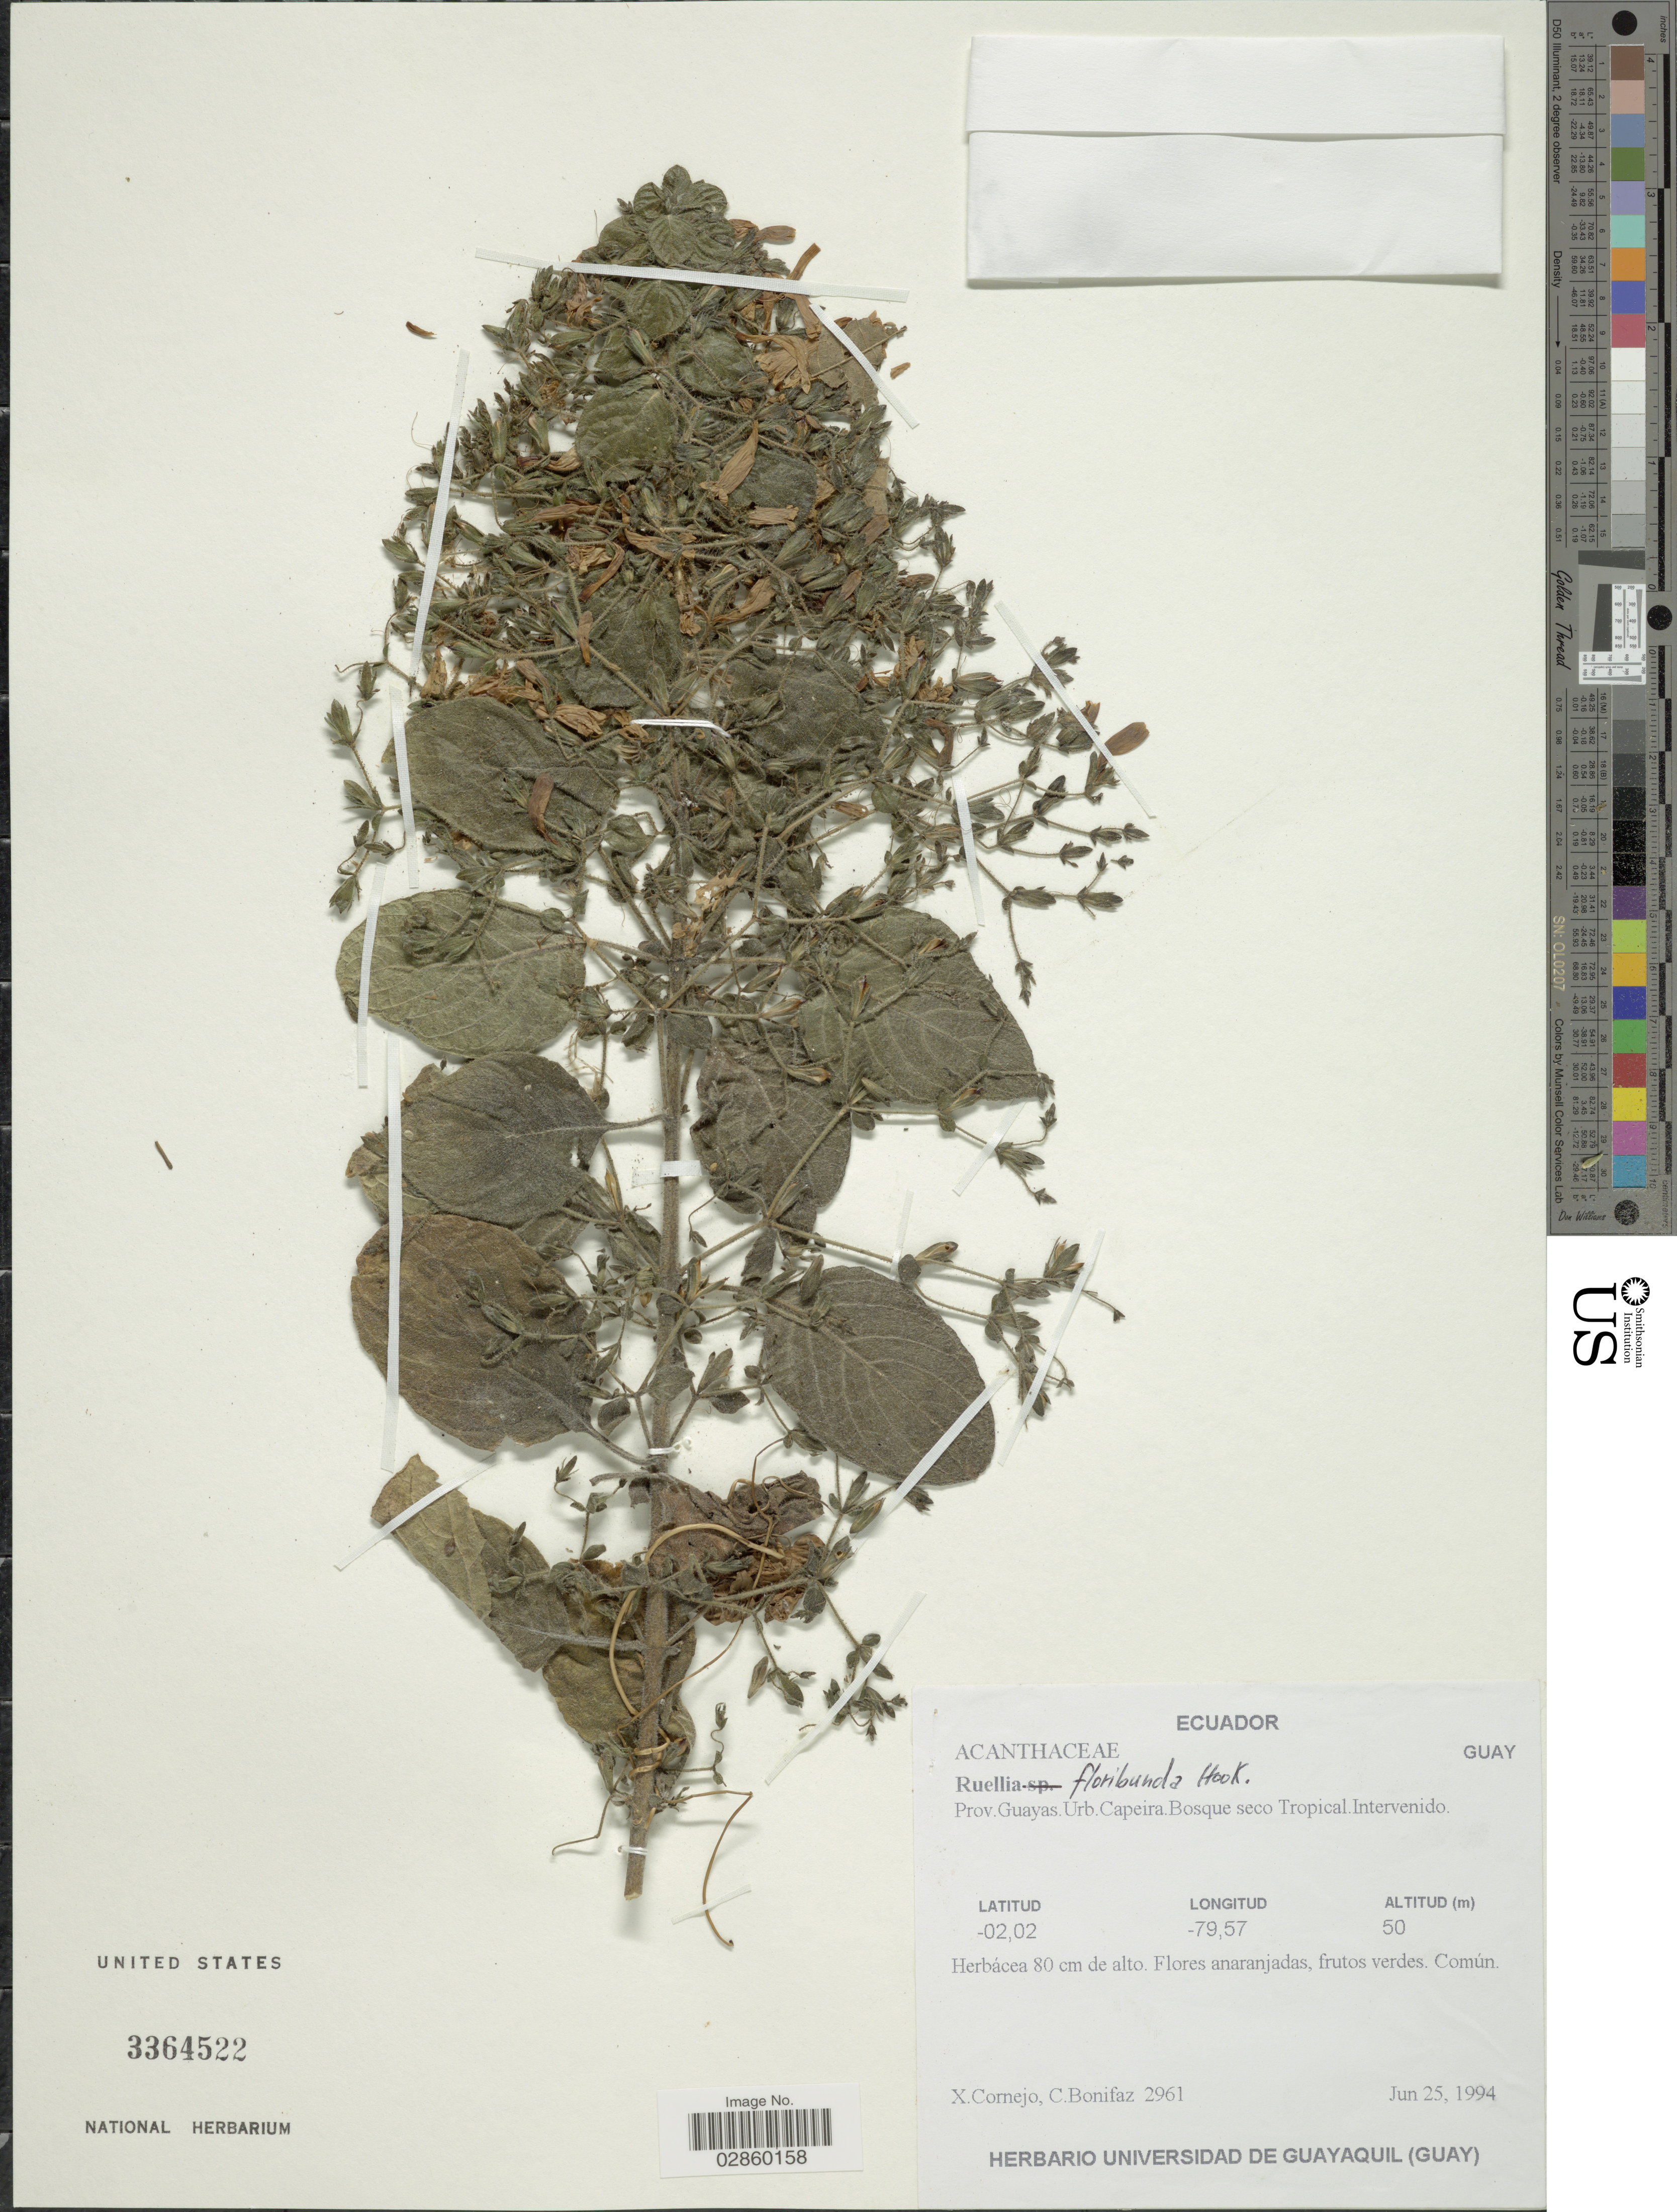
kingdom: Plantae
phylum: Tracheophyta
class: Magnoliopsida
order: Lamiales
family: Acanthaceae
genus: Ruellia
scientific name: Ruellia floribunda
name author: Hook.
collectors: X. F. Cornejo & C. Bonifaz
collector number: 2961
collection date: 1994-06-25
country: Ecuador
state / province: Guayas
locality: Urb. Capeira, Bosque seco Tropical, Intervenido.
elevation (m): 50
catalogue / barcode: US 3364522